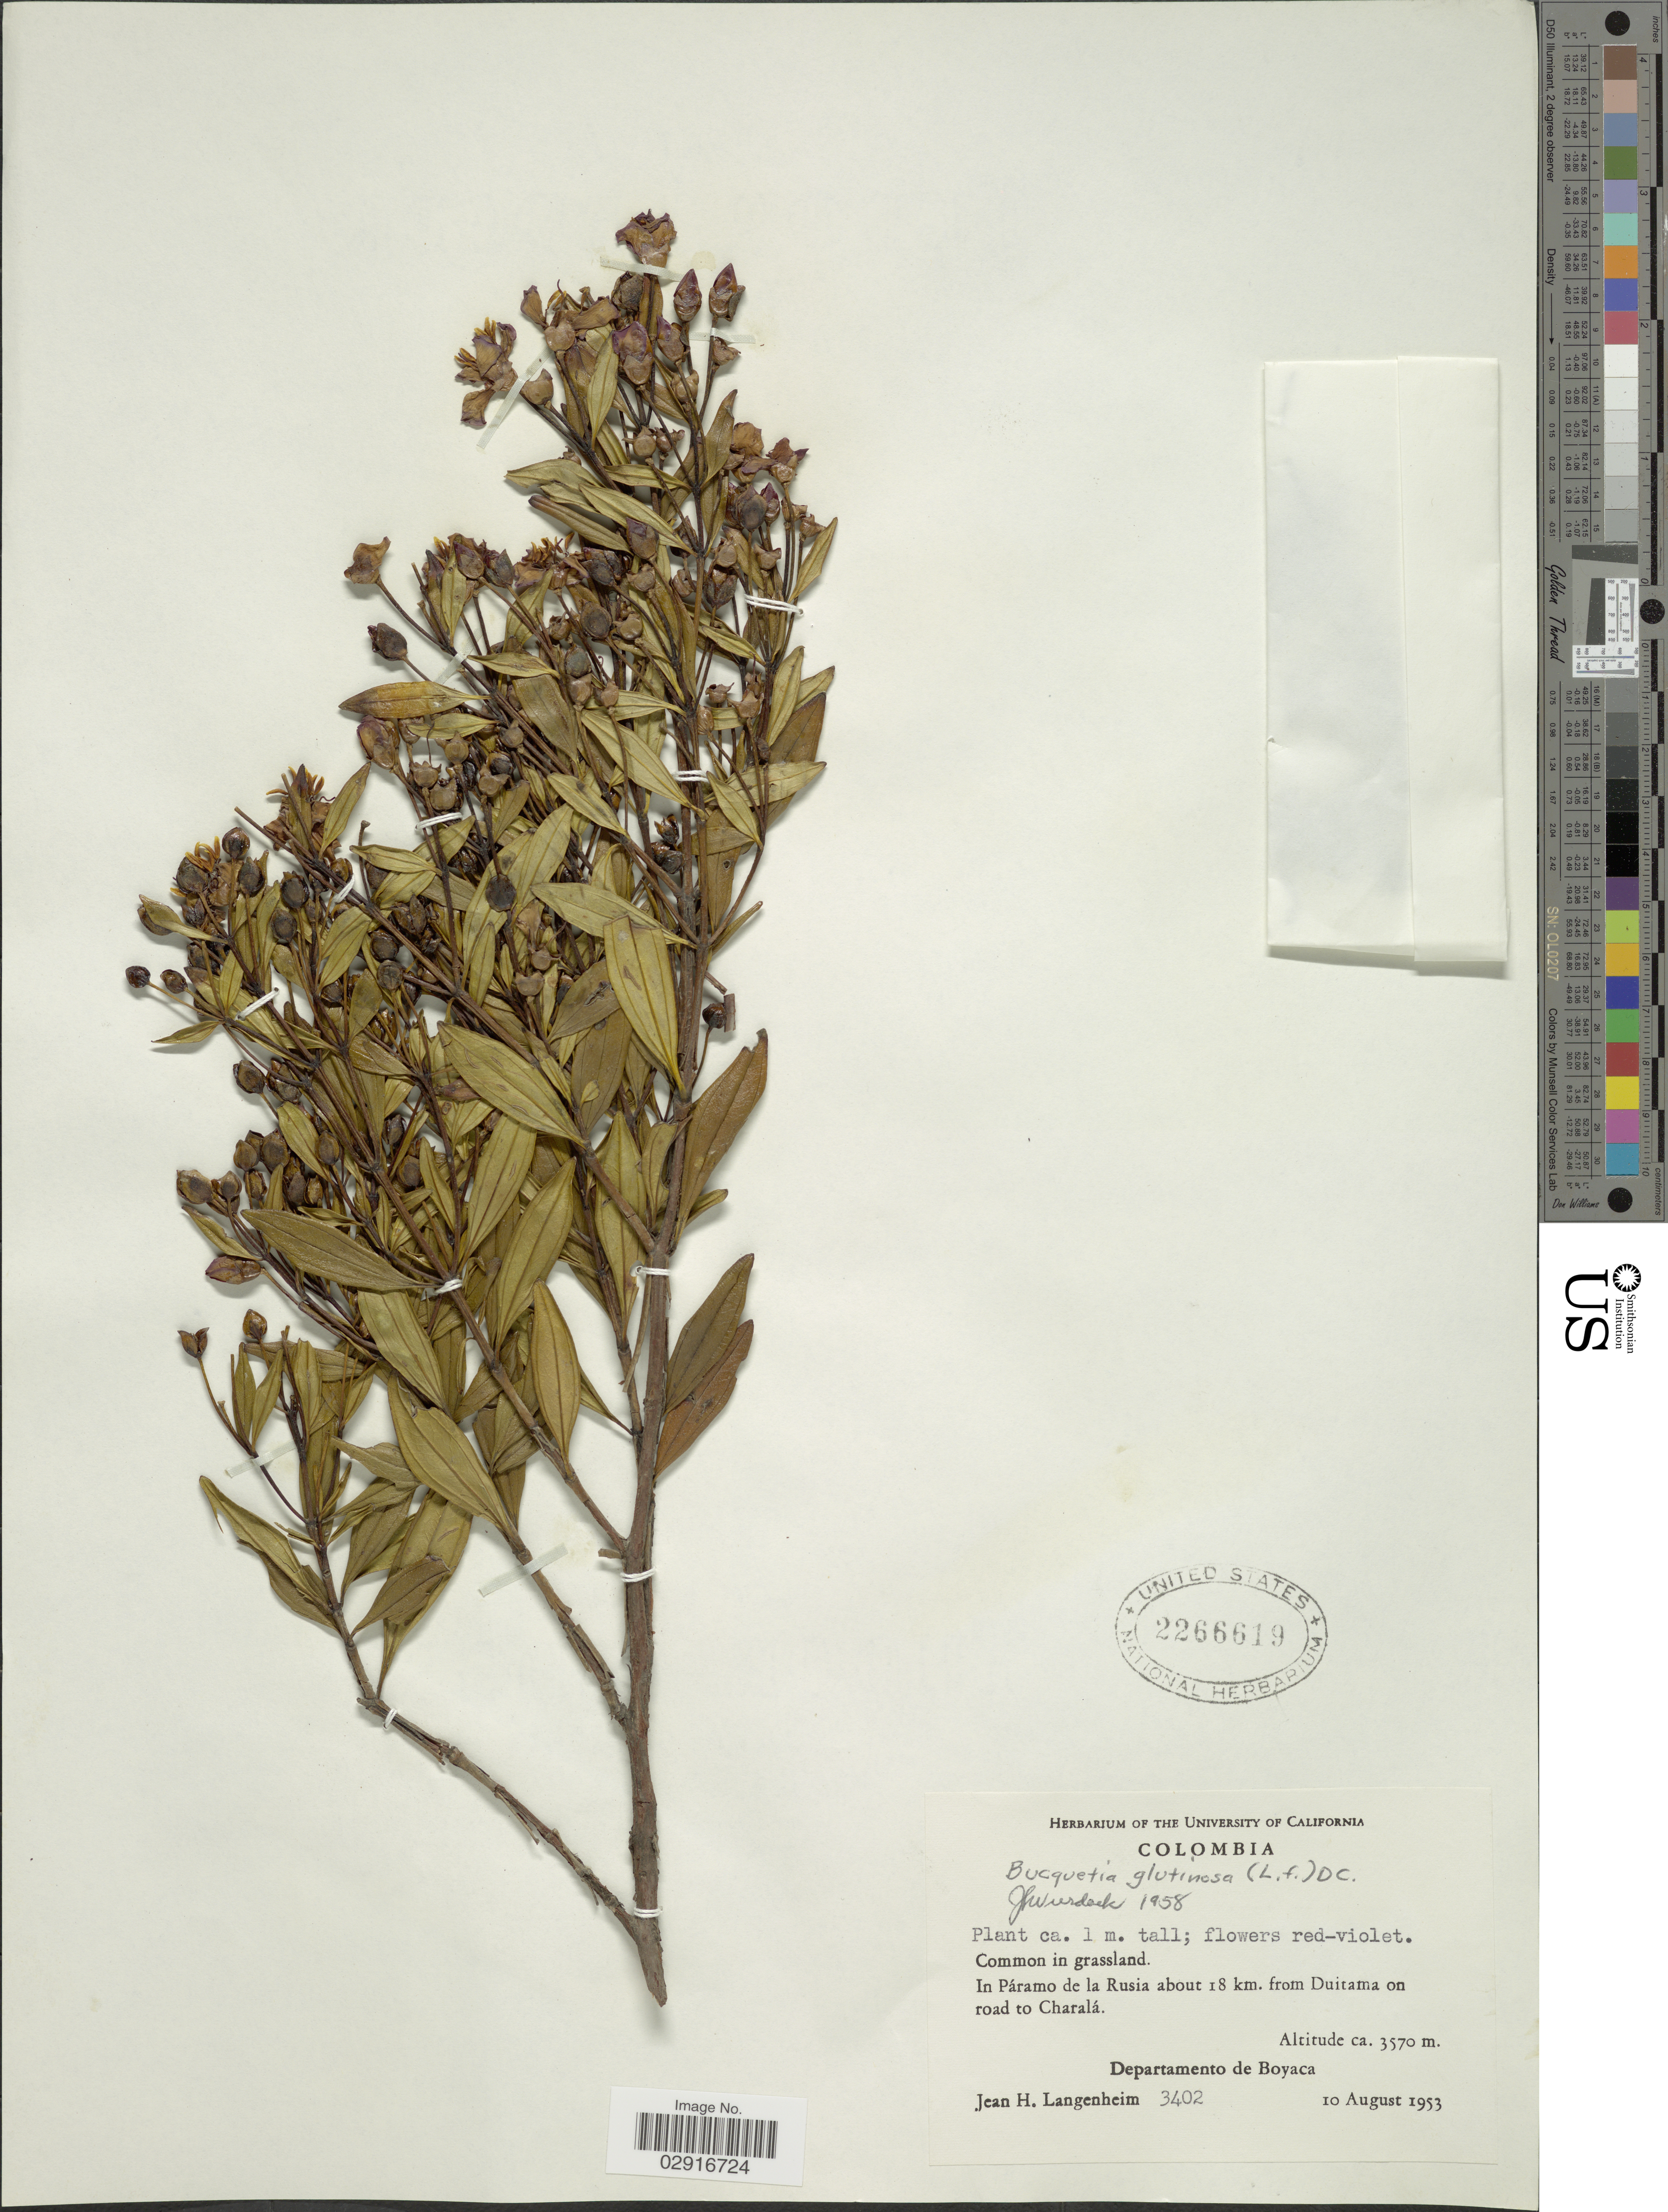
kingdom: Plantae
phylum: Tracheophyta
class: Magnoliopsida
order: Myrtales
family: Melastomataceae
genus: Bucquetia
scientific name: Bucquetia glutinosa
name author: DC.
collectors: J. H. Langenheim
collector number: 3402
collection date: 1953-08-10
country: Colombia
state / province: Boyacá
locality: In Páramo de la Rusia about 18 km. from Duitama on road to Charalá. Departamento de Boyaca.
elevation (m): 3570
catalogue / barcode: US 2266619